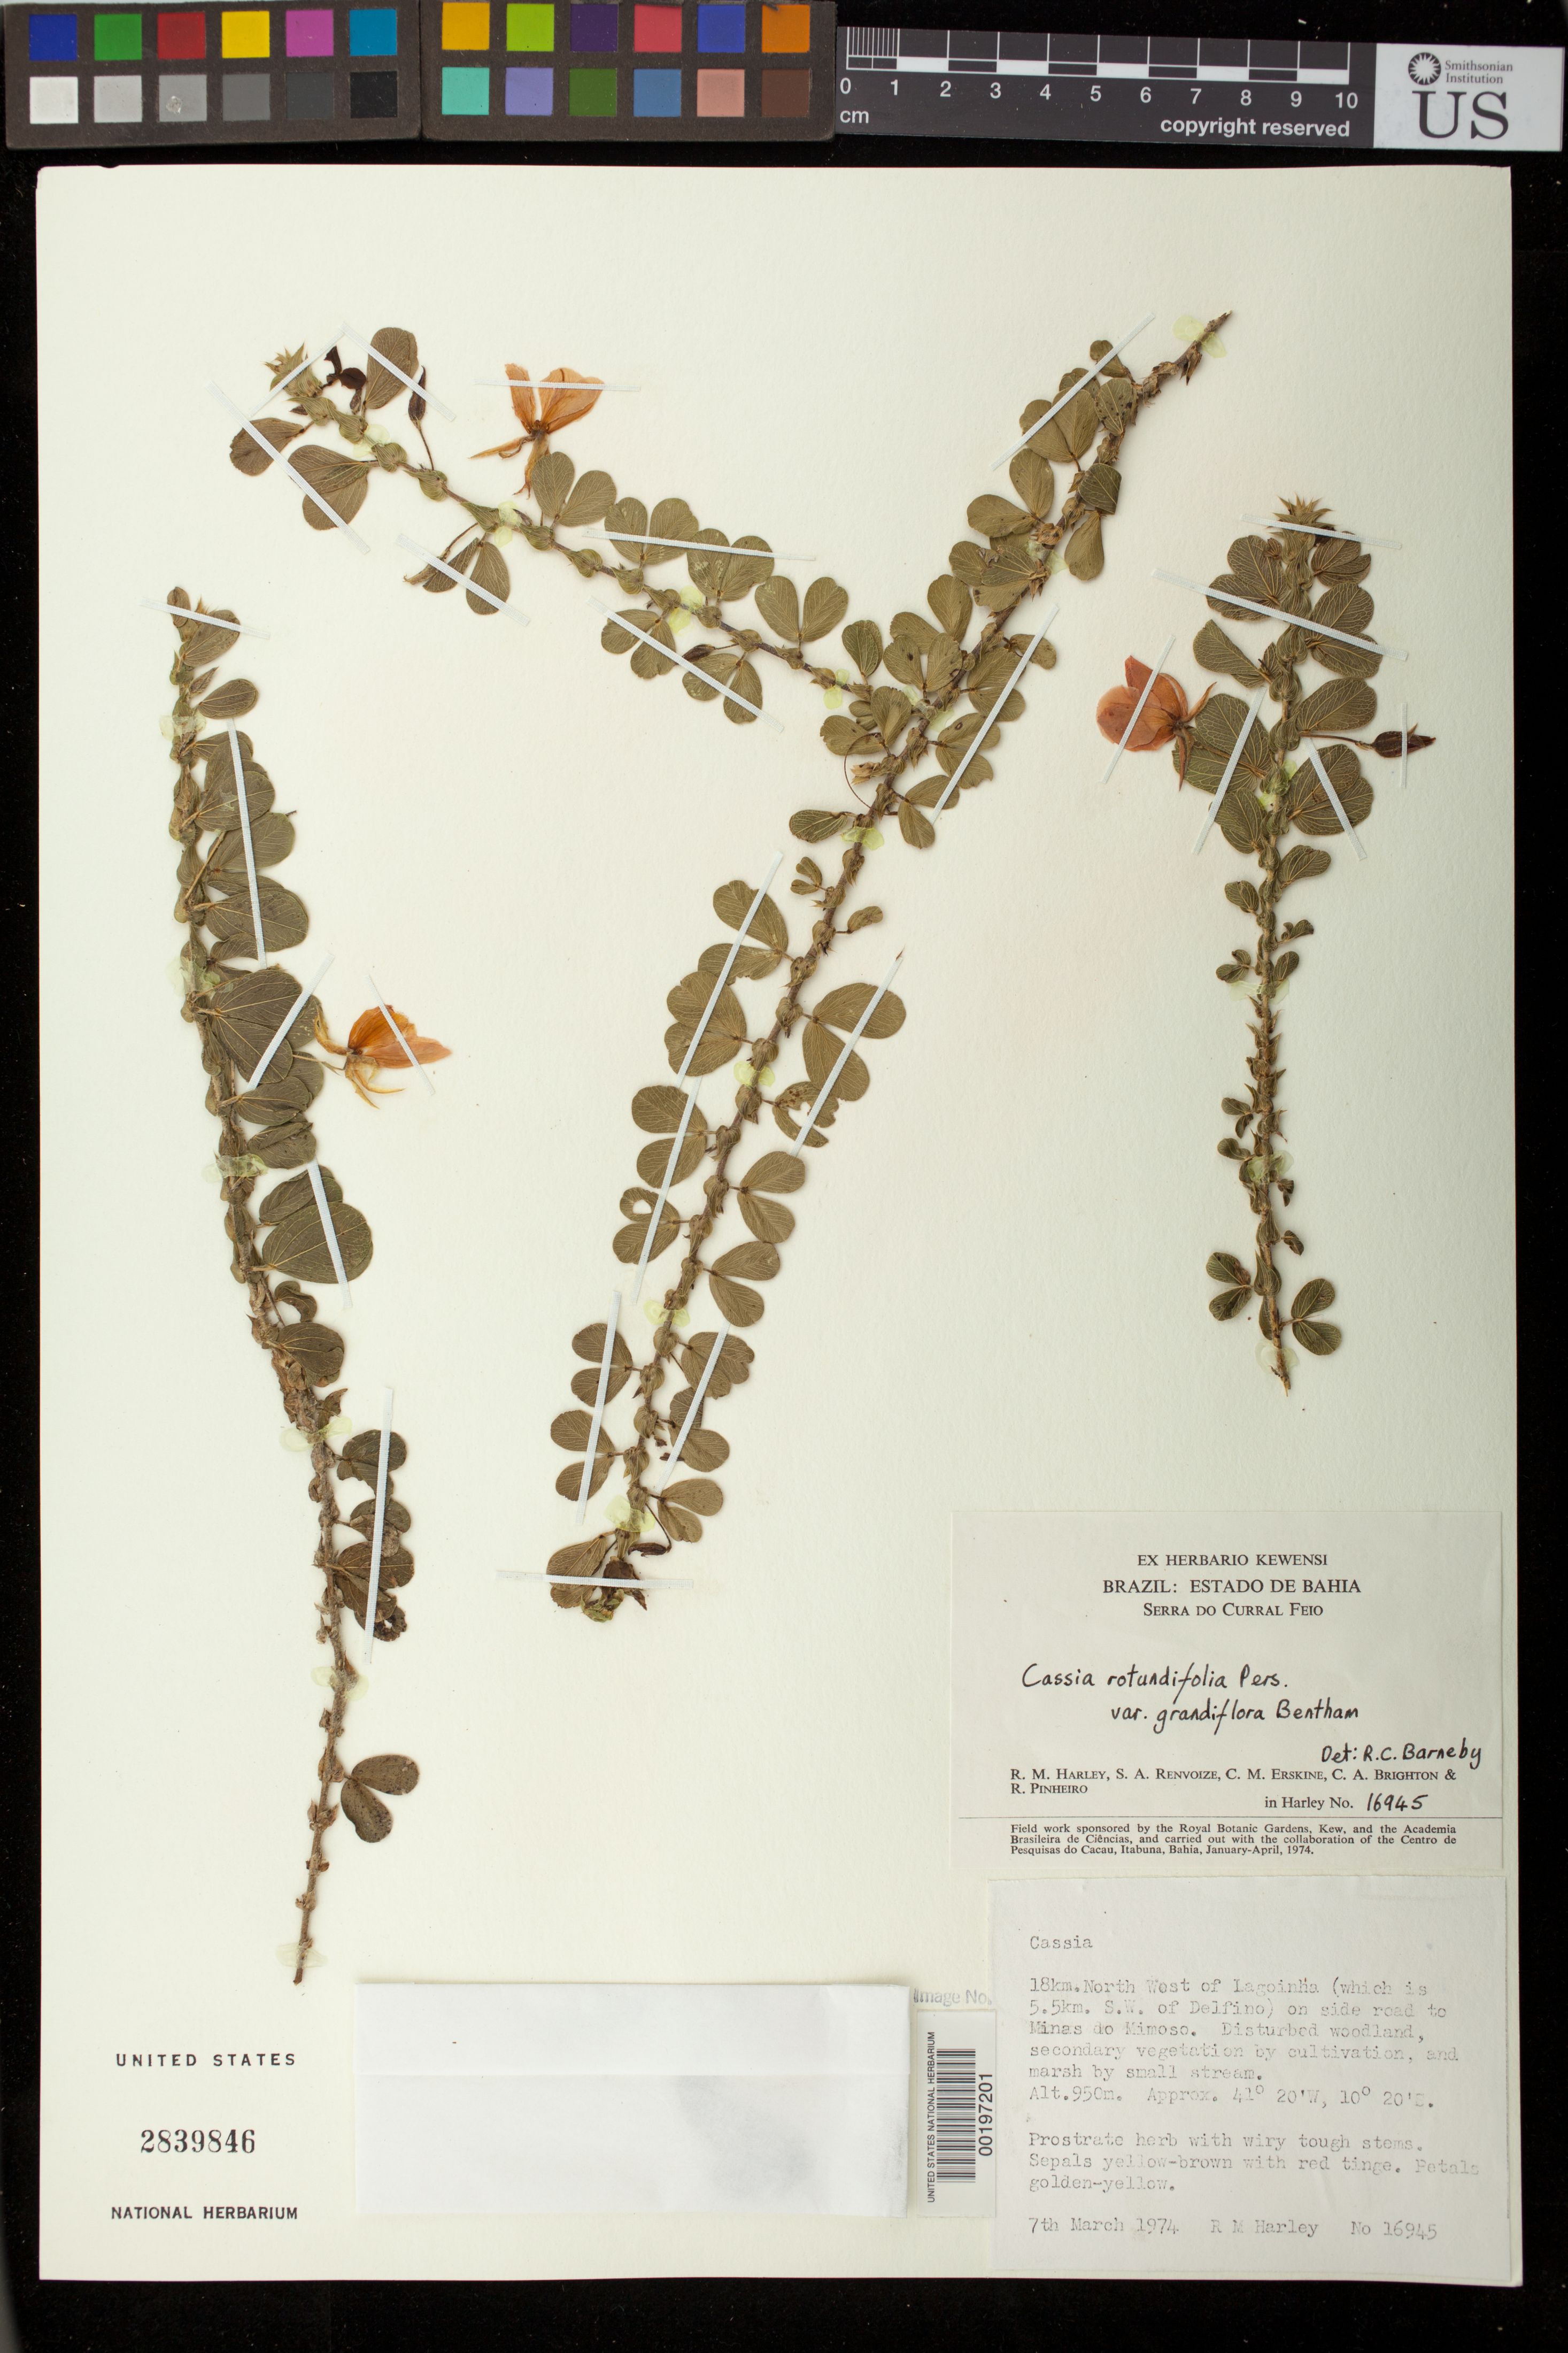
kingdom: Plantae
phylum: Tracheophyta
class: Magnoliopsida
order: Fabales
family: Fabaceae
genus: Chamaecrista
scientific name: Chamaecrista rotundifolia var. grandiflora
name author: (Benth.) H.S. Irwin & Barneby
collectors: R. M. Harley, S. A. Renvoize, C. Erskine, C. Brighton & R. S. Pinheiro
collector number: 16945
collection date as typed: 07 Mar 1974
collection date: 1974-03-07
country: Brazil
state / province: Bahia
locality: Serra do Curral Feio; 18 km North West of Lagoinha (which is 5.5 km S.W. of Delfino) on side road to Minas do Mimoso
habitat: Disturbed woodland, secondary vegetation by cultivation, and marsh by small stream.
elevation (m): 950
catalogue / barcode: US 2839846